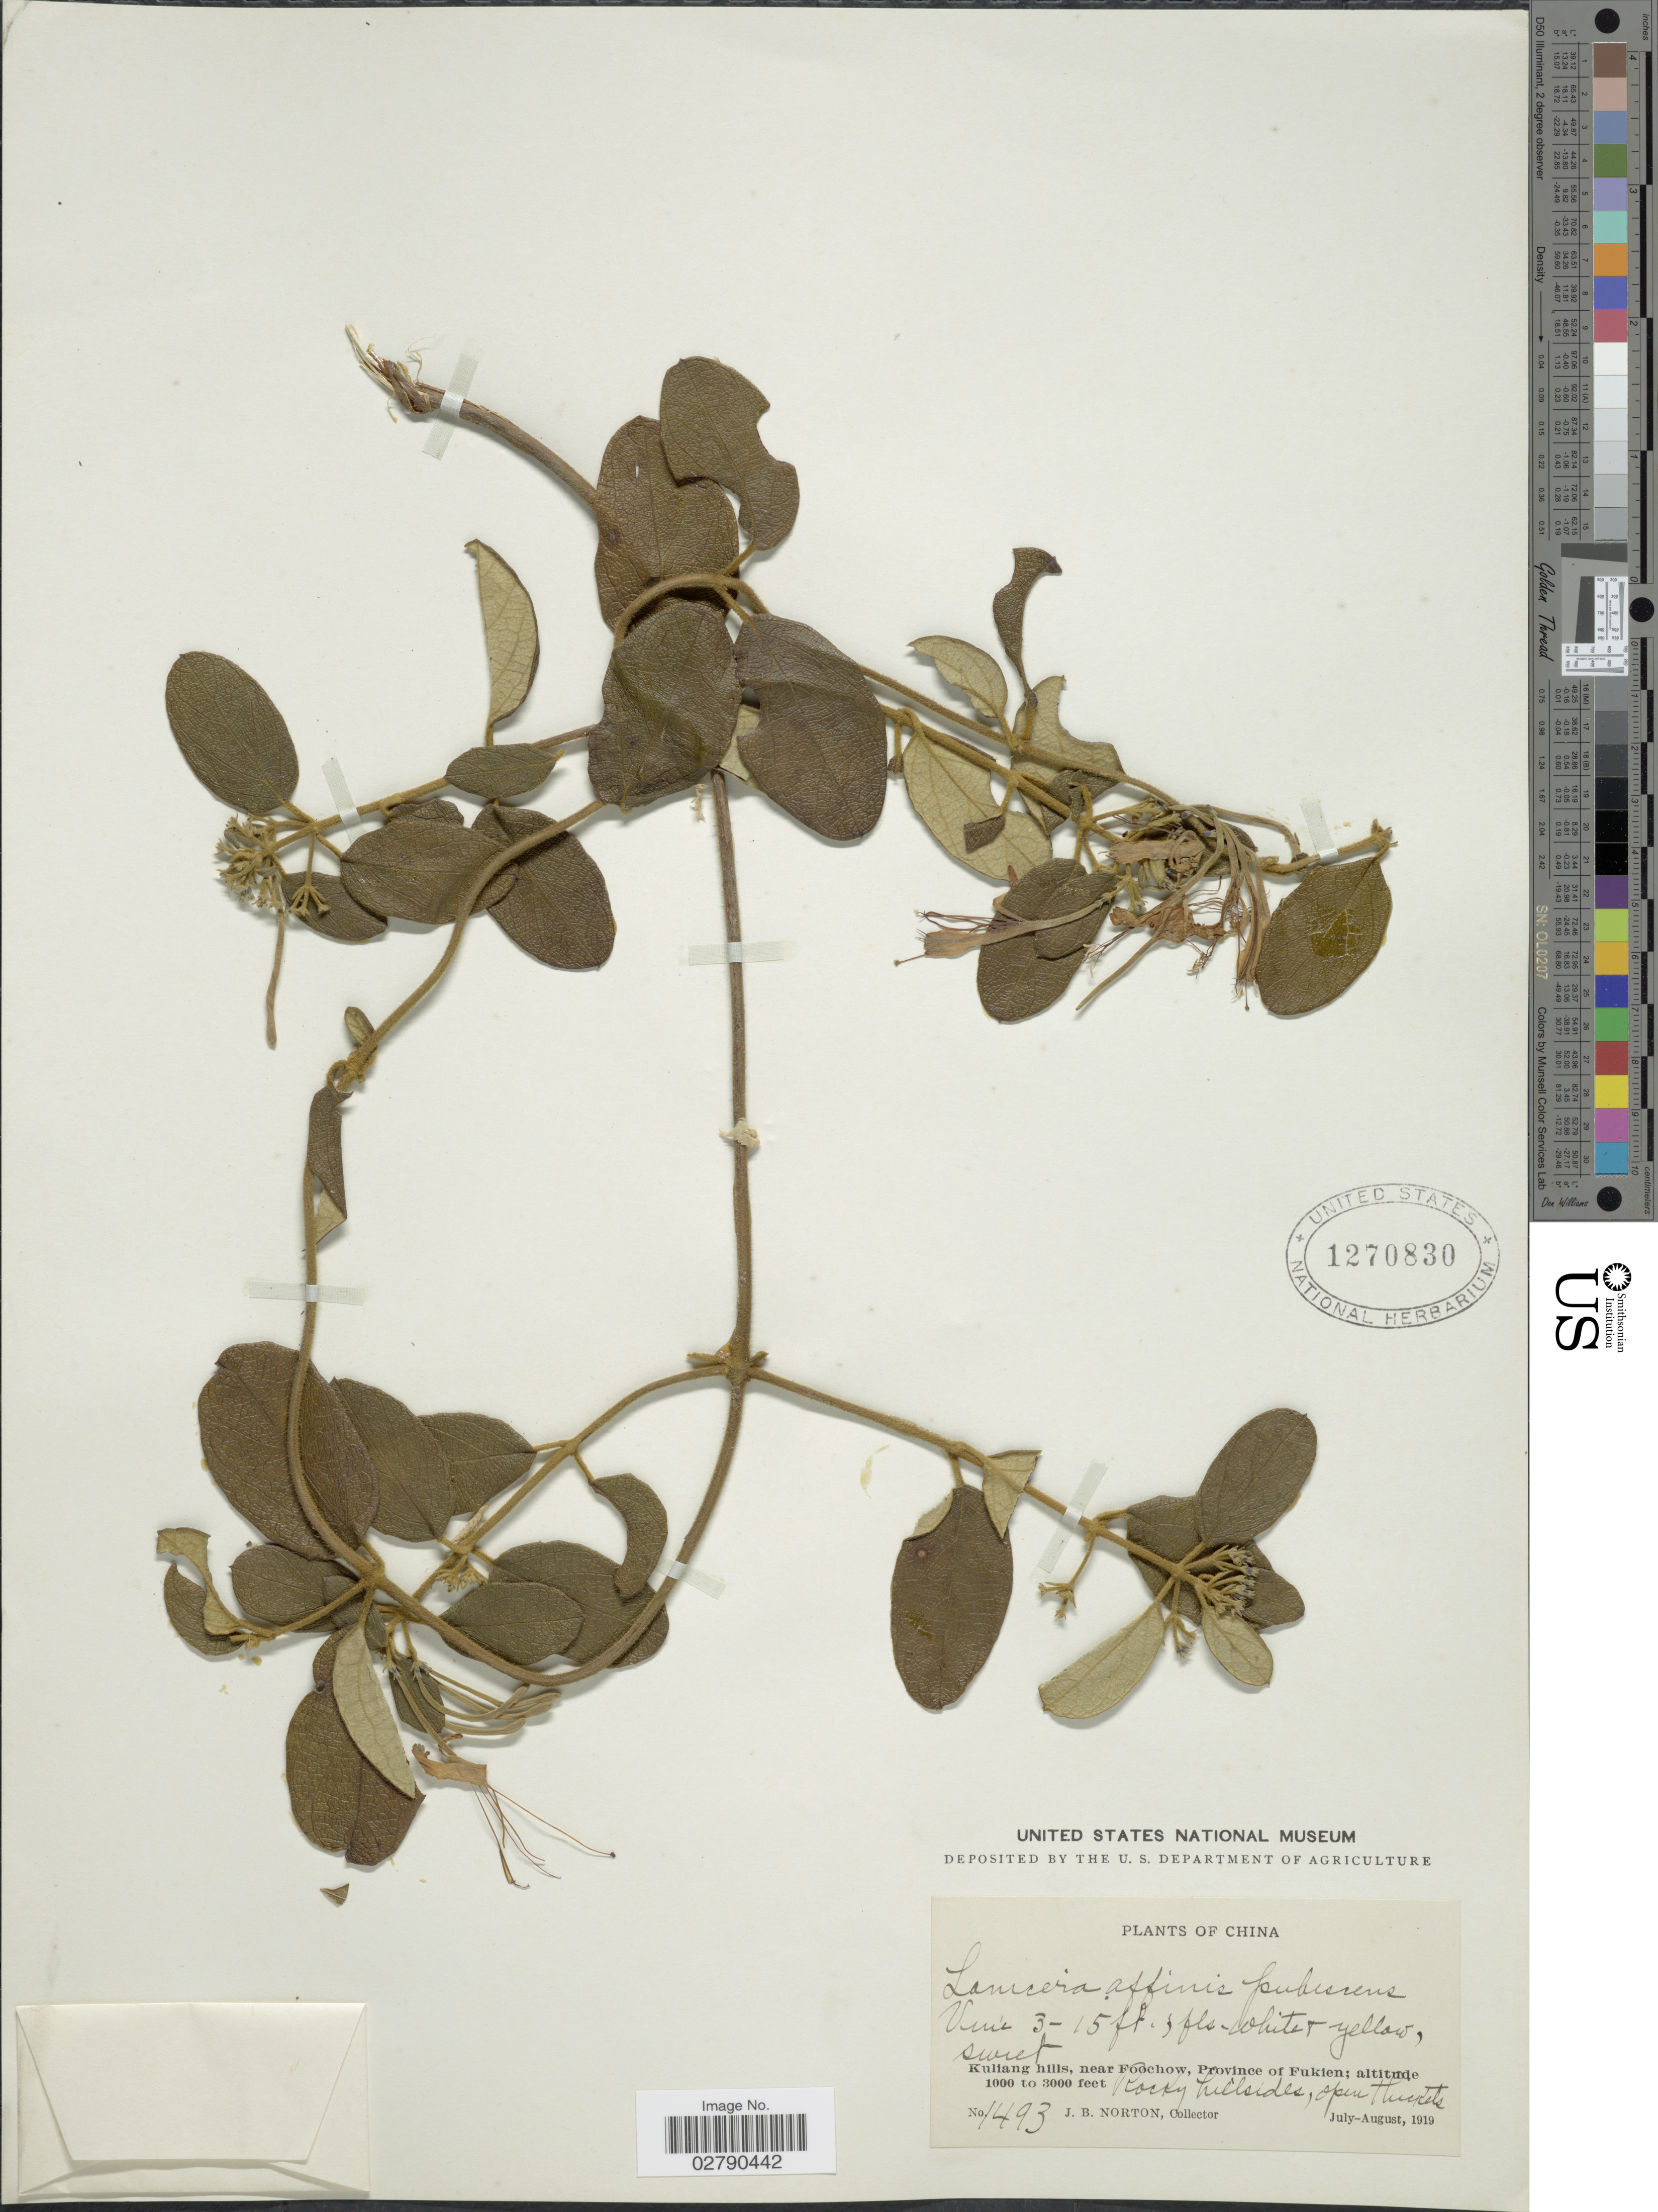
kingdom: Plantae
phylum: Tracheophyta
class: Magnoliopsida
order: Dipsacales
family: Caprifoliaceae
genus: Lonicera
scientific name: Lonicera affinis var. pubescens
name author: Maxim.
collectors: J. B. Norton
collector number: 1493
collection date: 1919-07/1919-08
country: China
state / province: Fujian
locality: Kuliang hills, near Foochow, Province of Fukien.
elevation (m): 305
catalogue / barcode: US 1270830